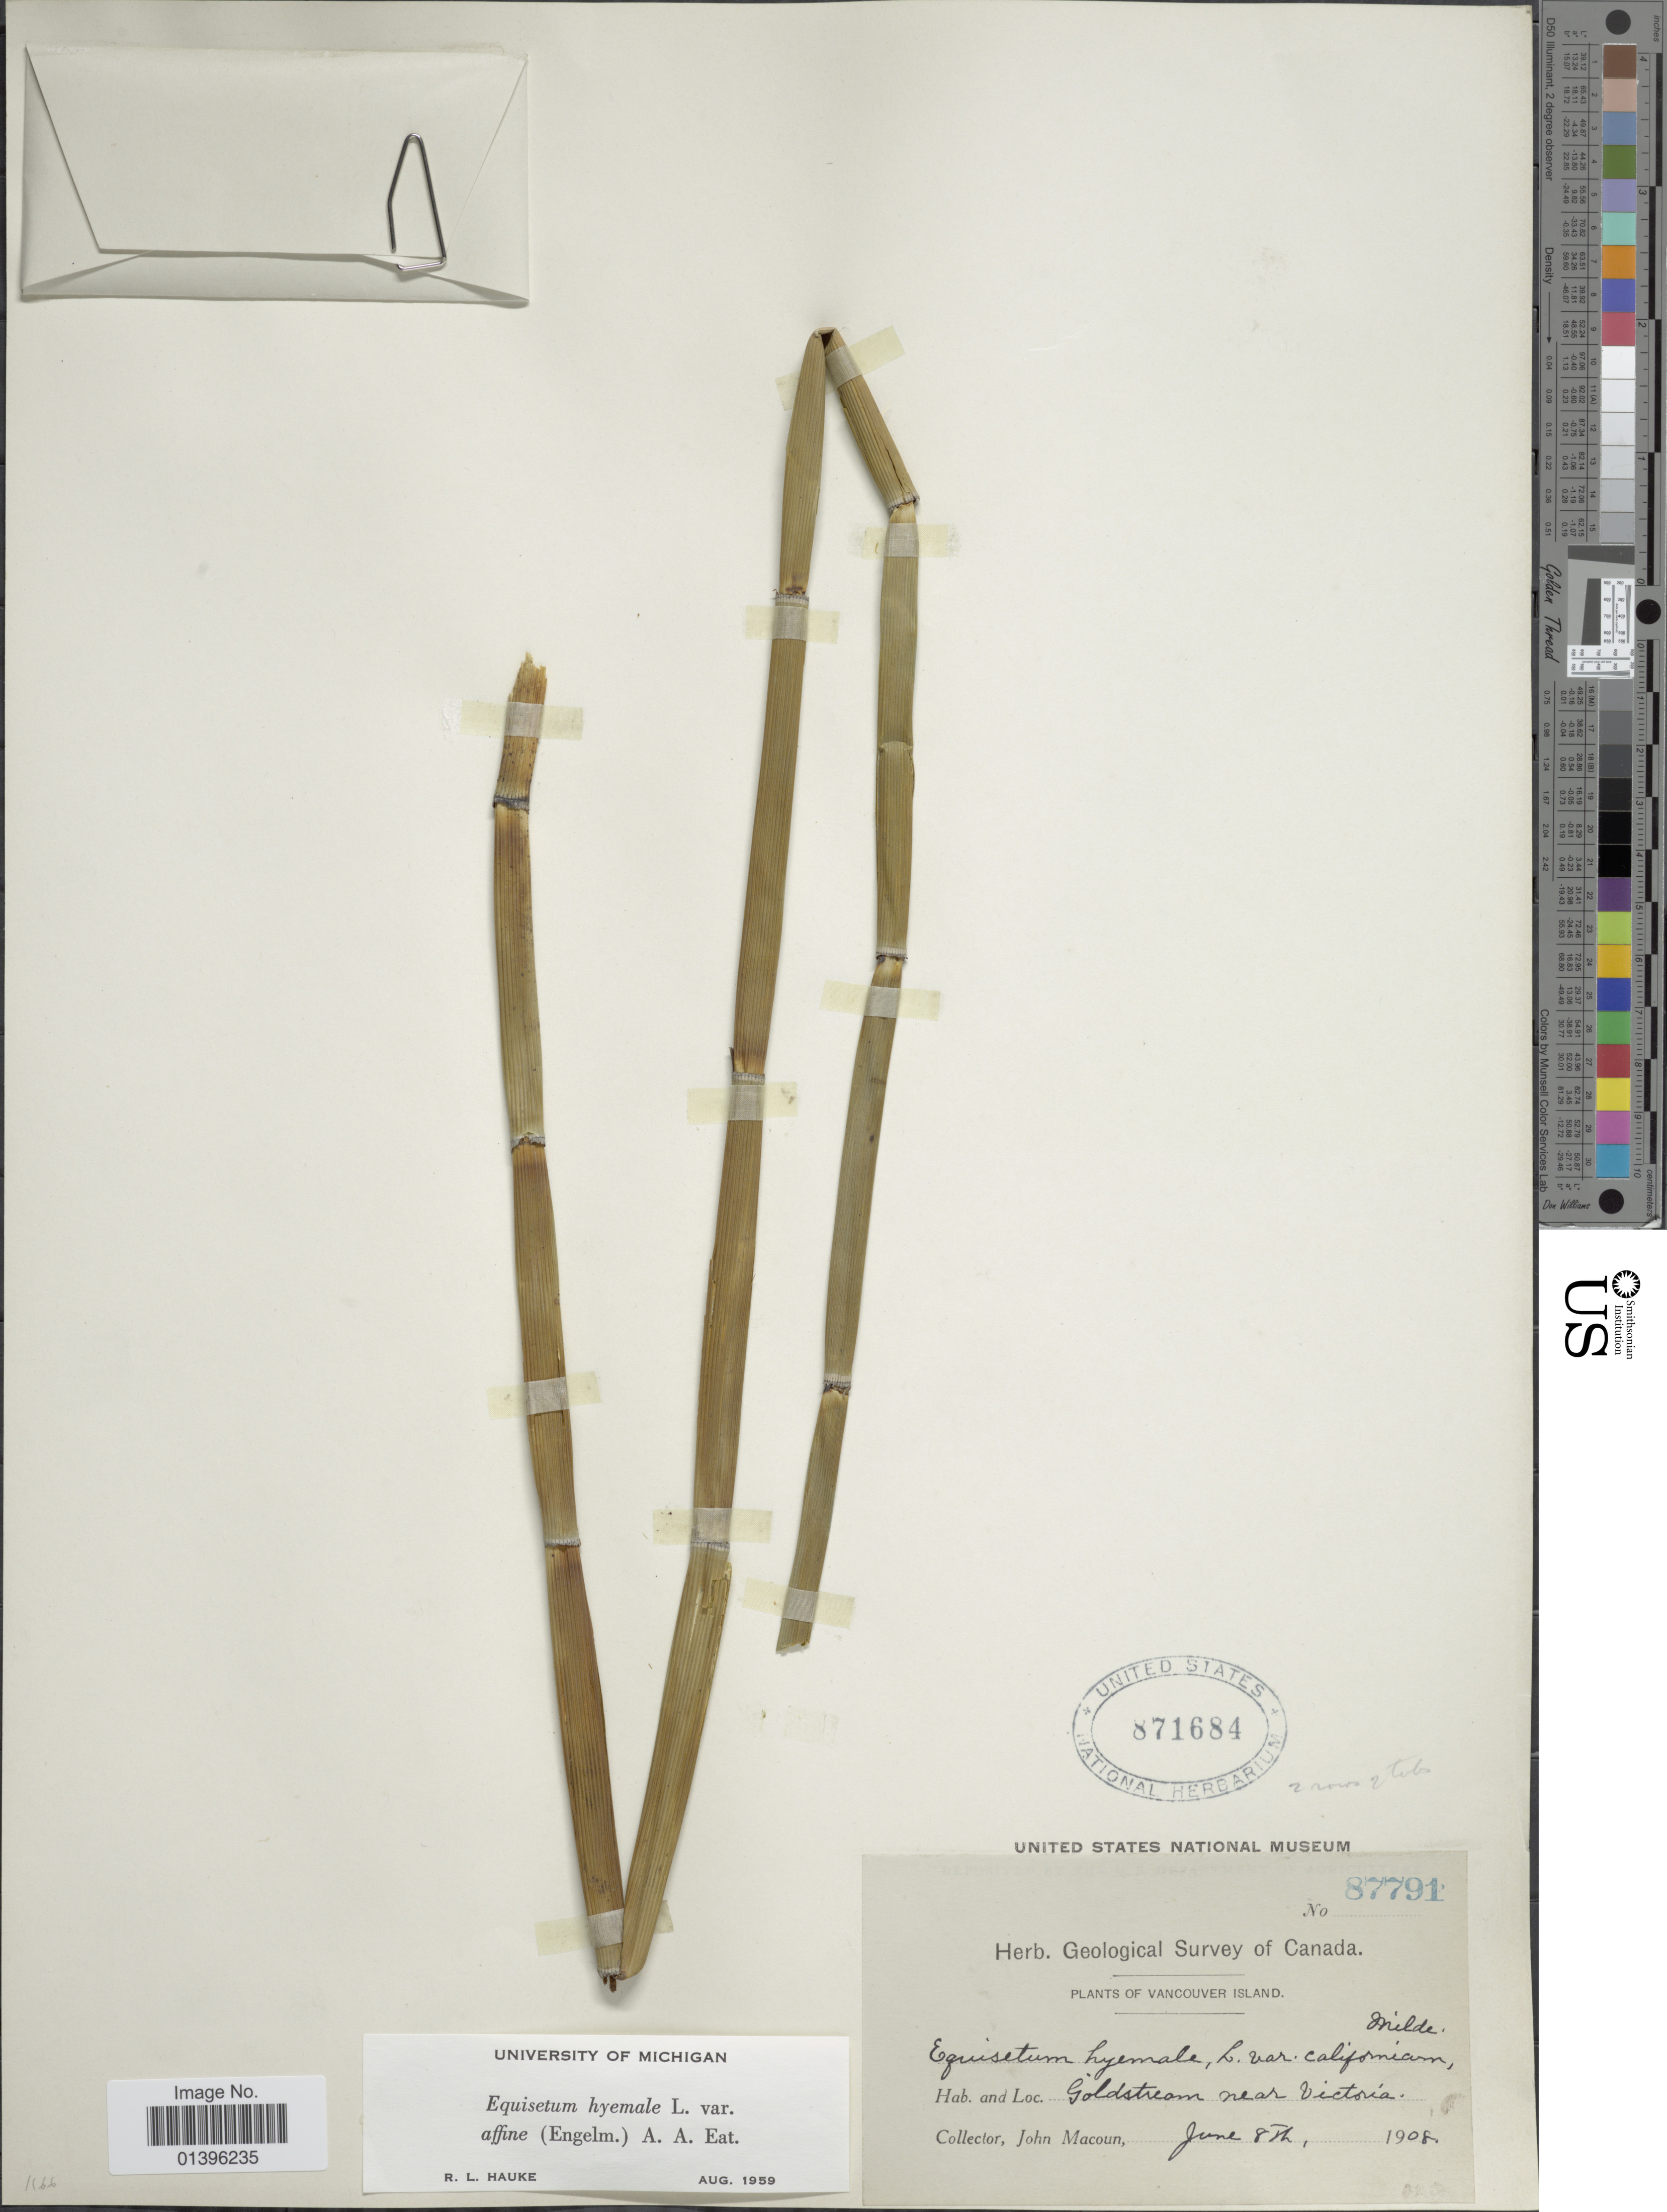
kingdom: Plantae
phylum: Tracheophyta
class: Polypodiopsida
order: Equisetales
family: Equisetaceae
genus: Equisetum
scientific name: Equisetum hyemale var. affine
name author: (Engelm.) A.A. Eaton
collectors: J. Macoun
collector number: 87791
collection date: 1908-06-08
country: Canada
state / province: British Columbia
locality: Vancouver Island. Goldstream near Victoria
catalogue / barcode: US 871684